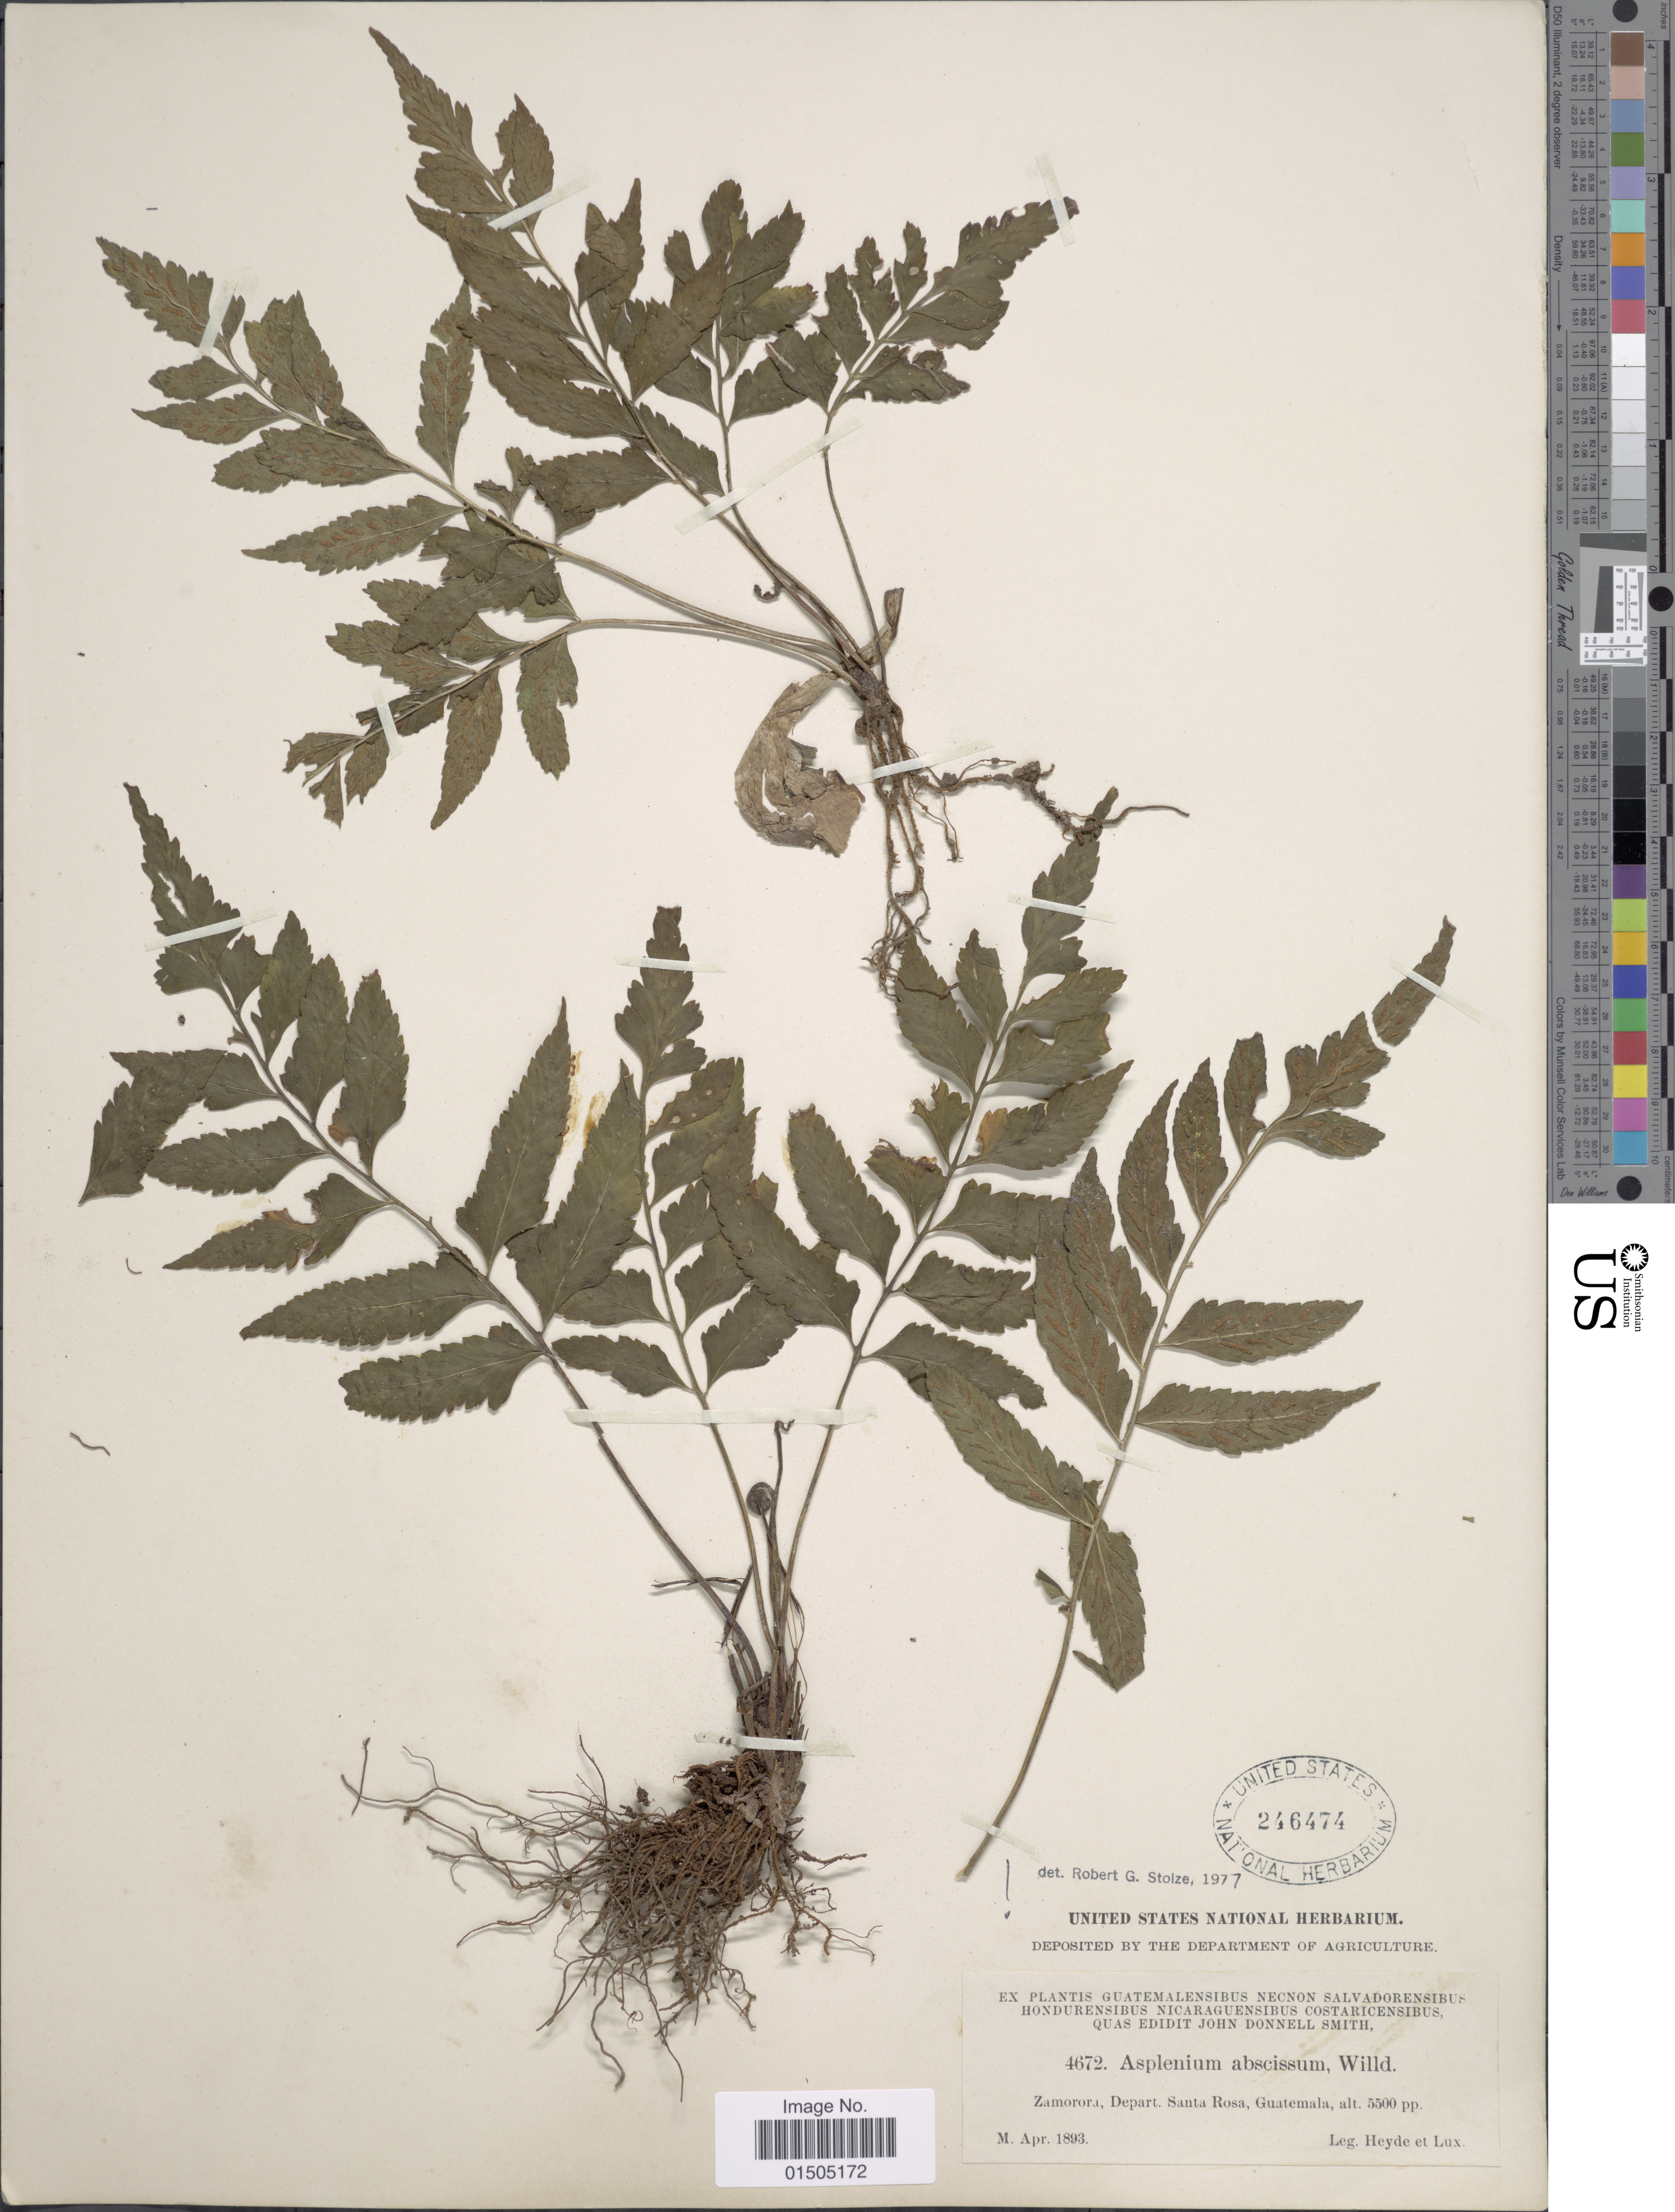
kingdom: Plantae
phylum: Tracheophyta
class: Polypodiopsida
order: Polypodiales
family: Aspleniaceae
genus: Asplenium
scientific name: Asplenium abscissum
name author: Willd.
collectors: Heyde & Lux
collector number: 4672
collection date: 1893-04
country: Guatemala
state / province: Santa Rosa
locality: Zamorora.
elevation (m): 1676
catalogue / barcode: US 246474